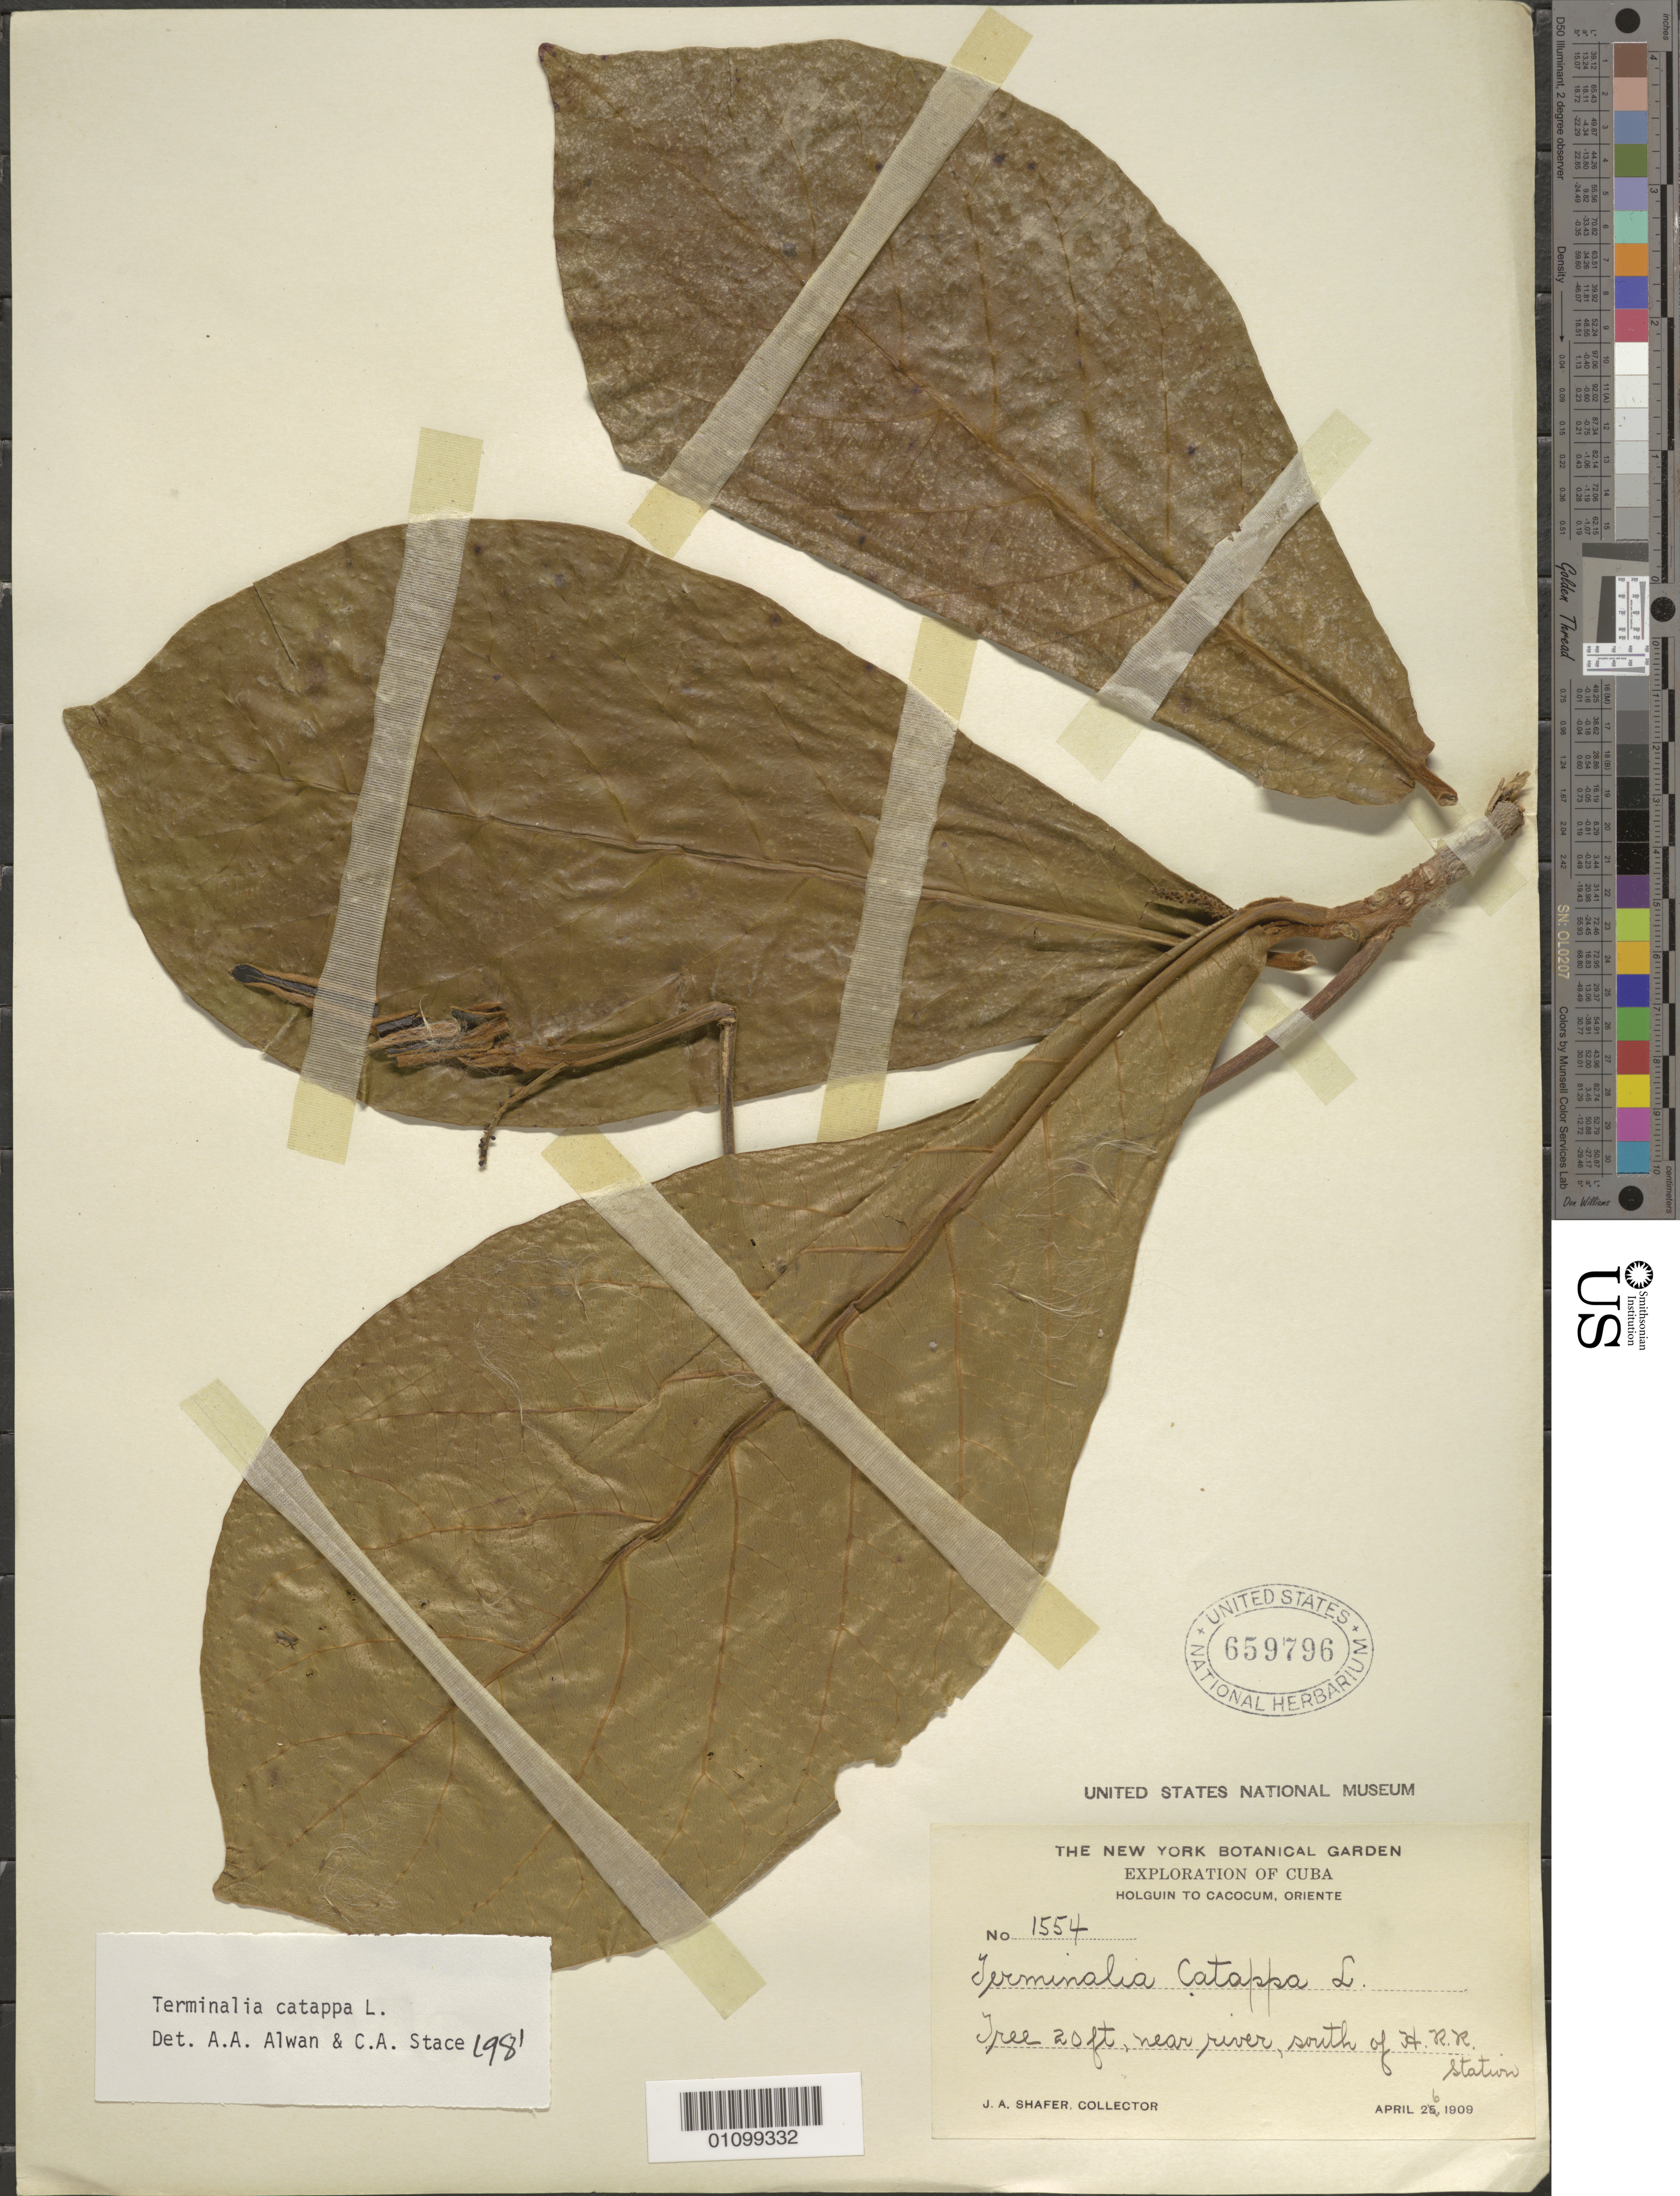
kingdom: Plantae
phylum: Tracheophyta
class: Magnoliopsida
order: Myrtales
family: Combretaceae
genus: Terminalia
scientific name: Terminalia catappa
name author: L.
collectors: J. A. Shafer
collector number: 1554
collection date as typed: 26 Apr 1909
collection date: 1909-04-26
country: Cuba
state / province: Oriente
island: Cuba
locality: Holguin to Cacocum Near river, S of H R R Station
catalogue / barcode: US 659796